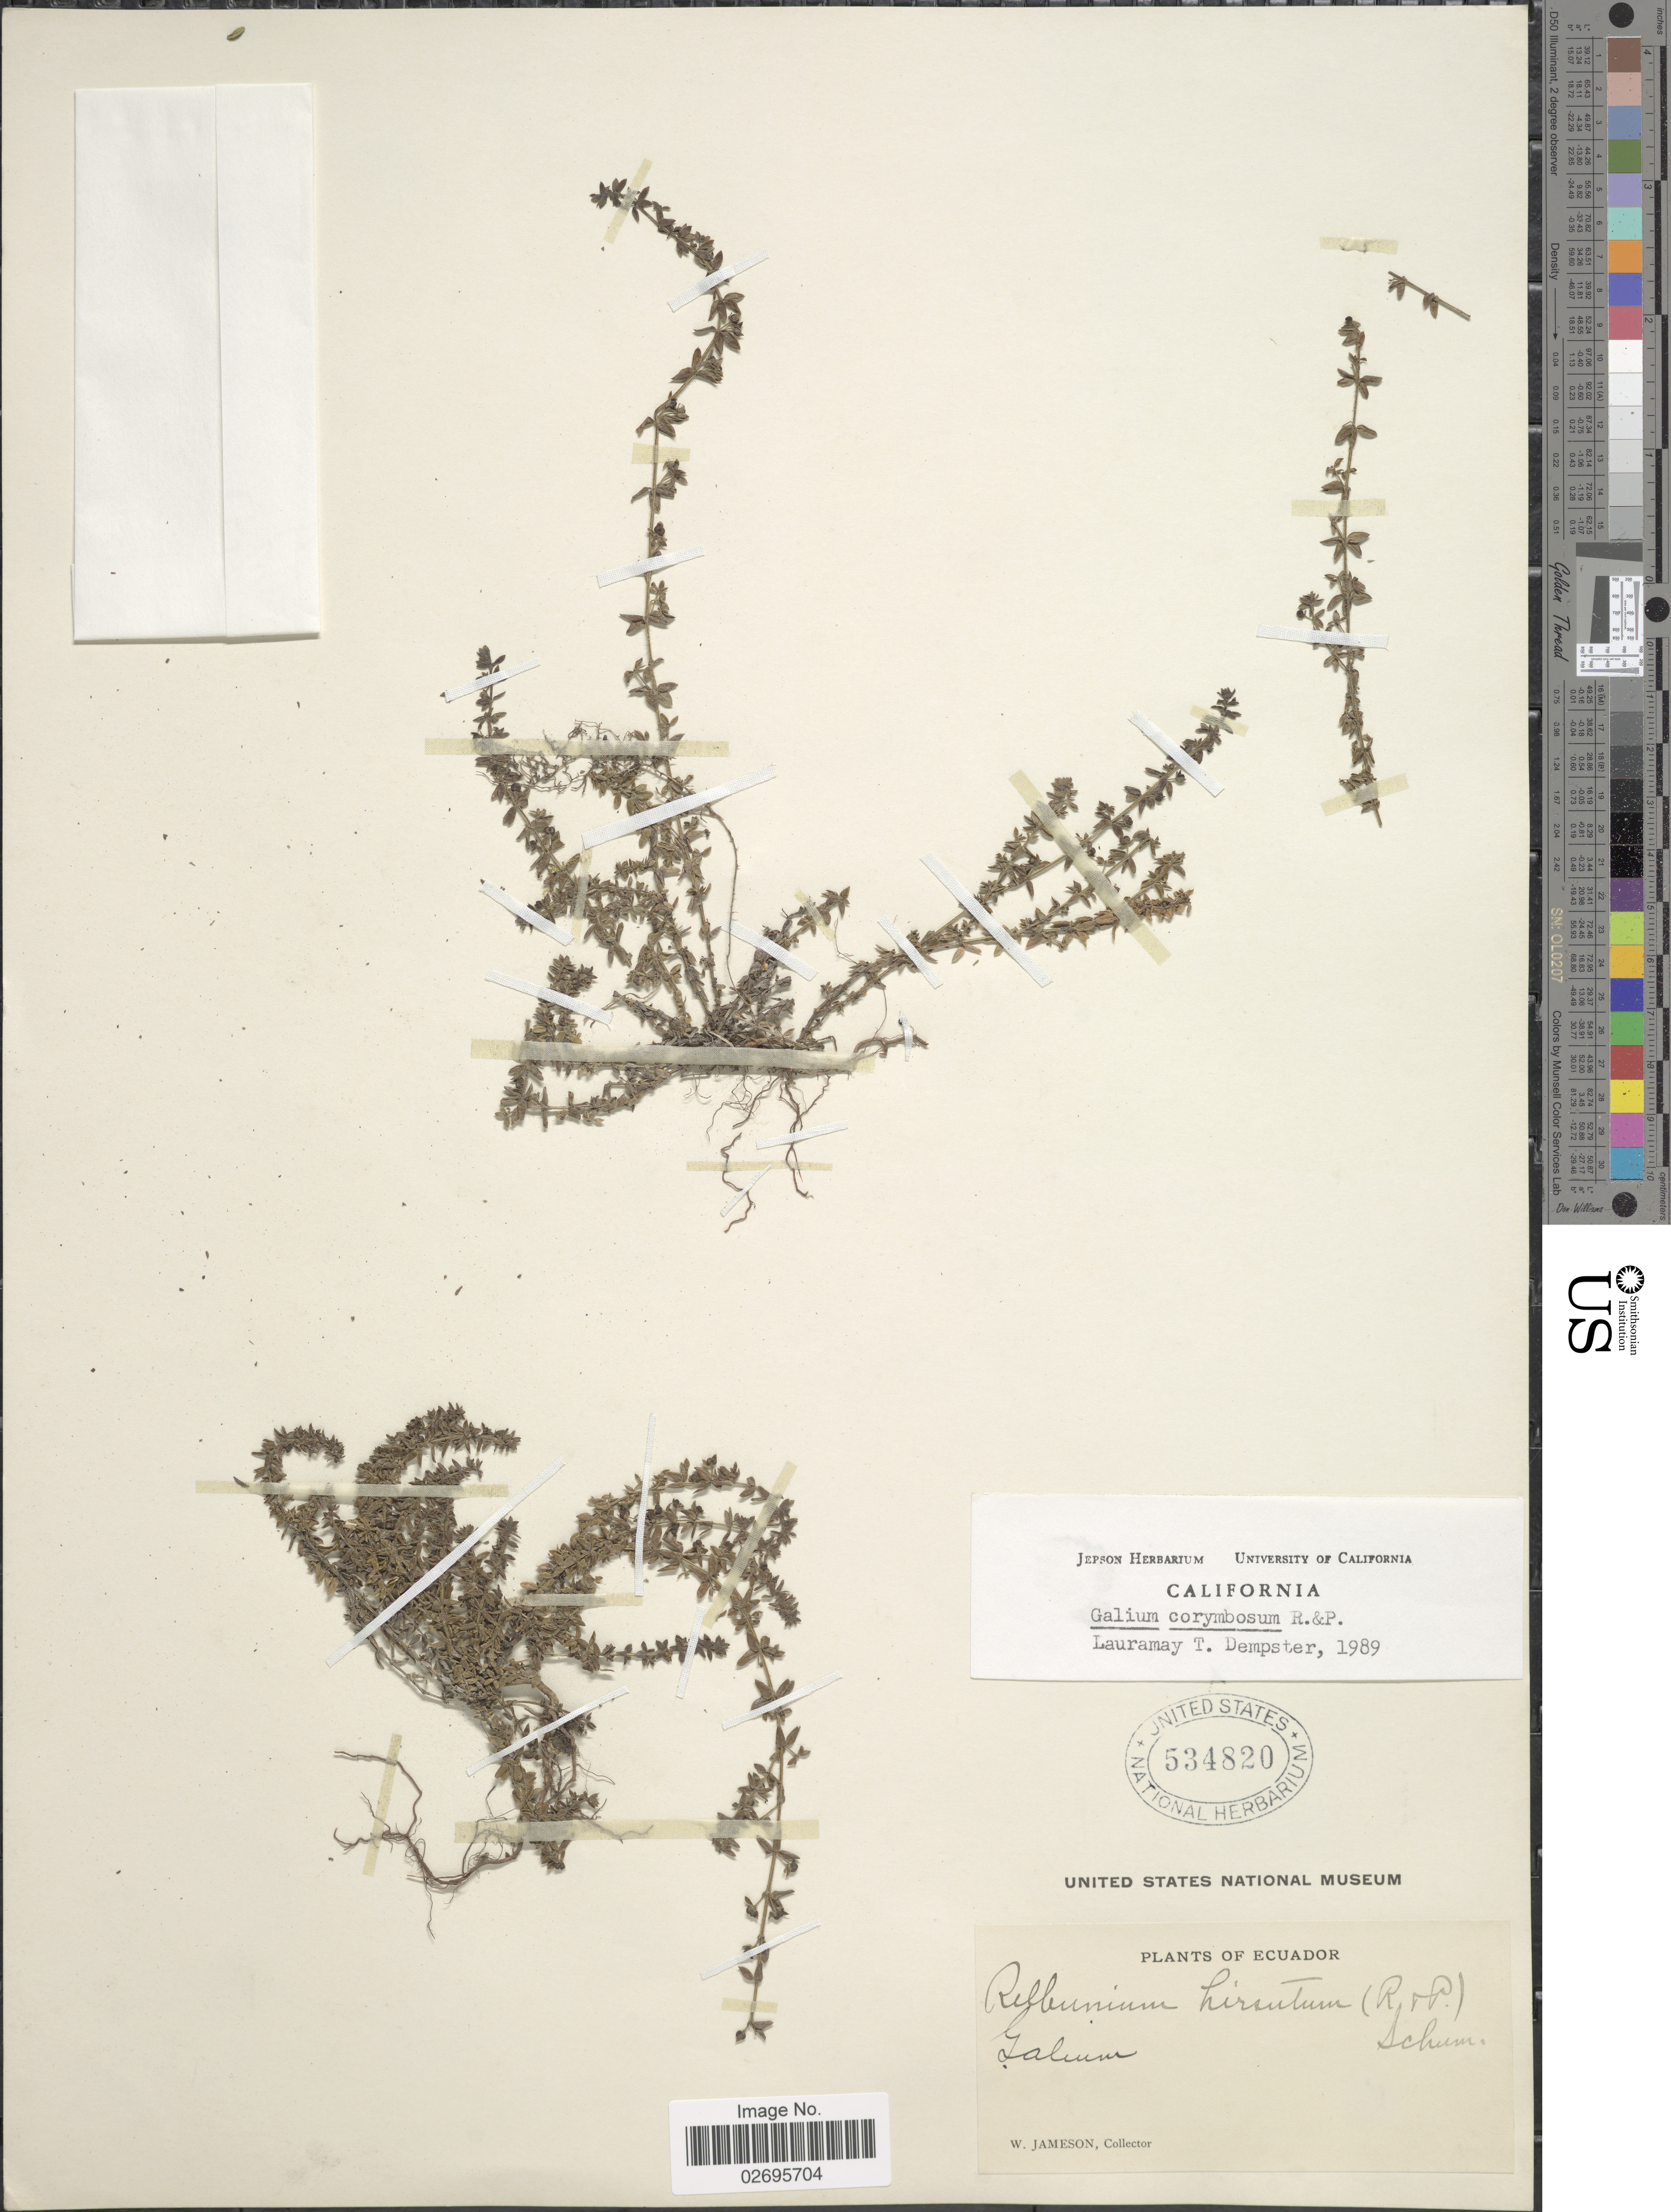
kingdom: Plantae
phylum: Tracheophyta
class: Magnoliopsida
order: Gentianales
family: Rubiaceae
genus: Galium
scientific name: Galium corymbosum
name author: Ruiz & Pav.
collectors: W. Jameson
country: Ecuador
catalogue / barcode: US 534820